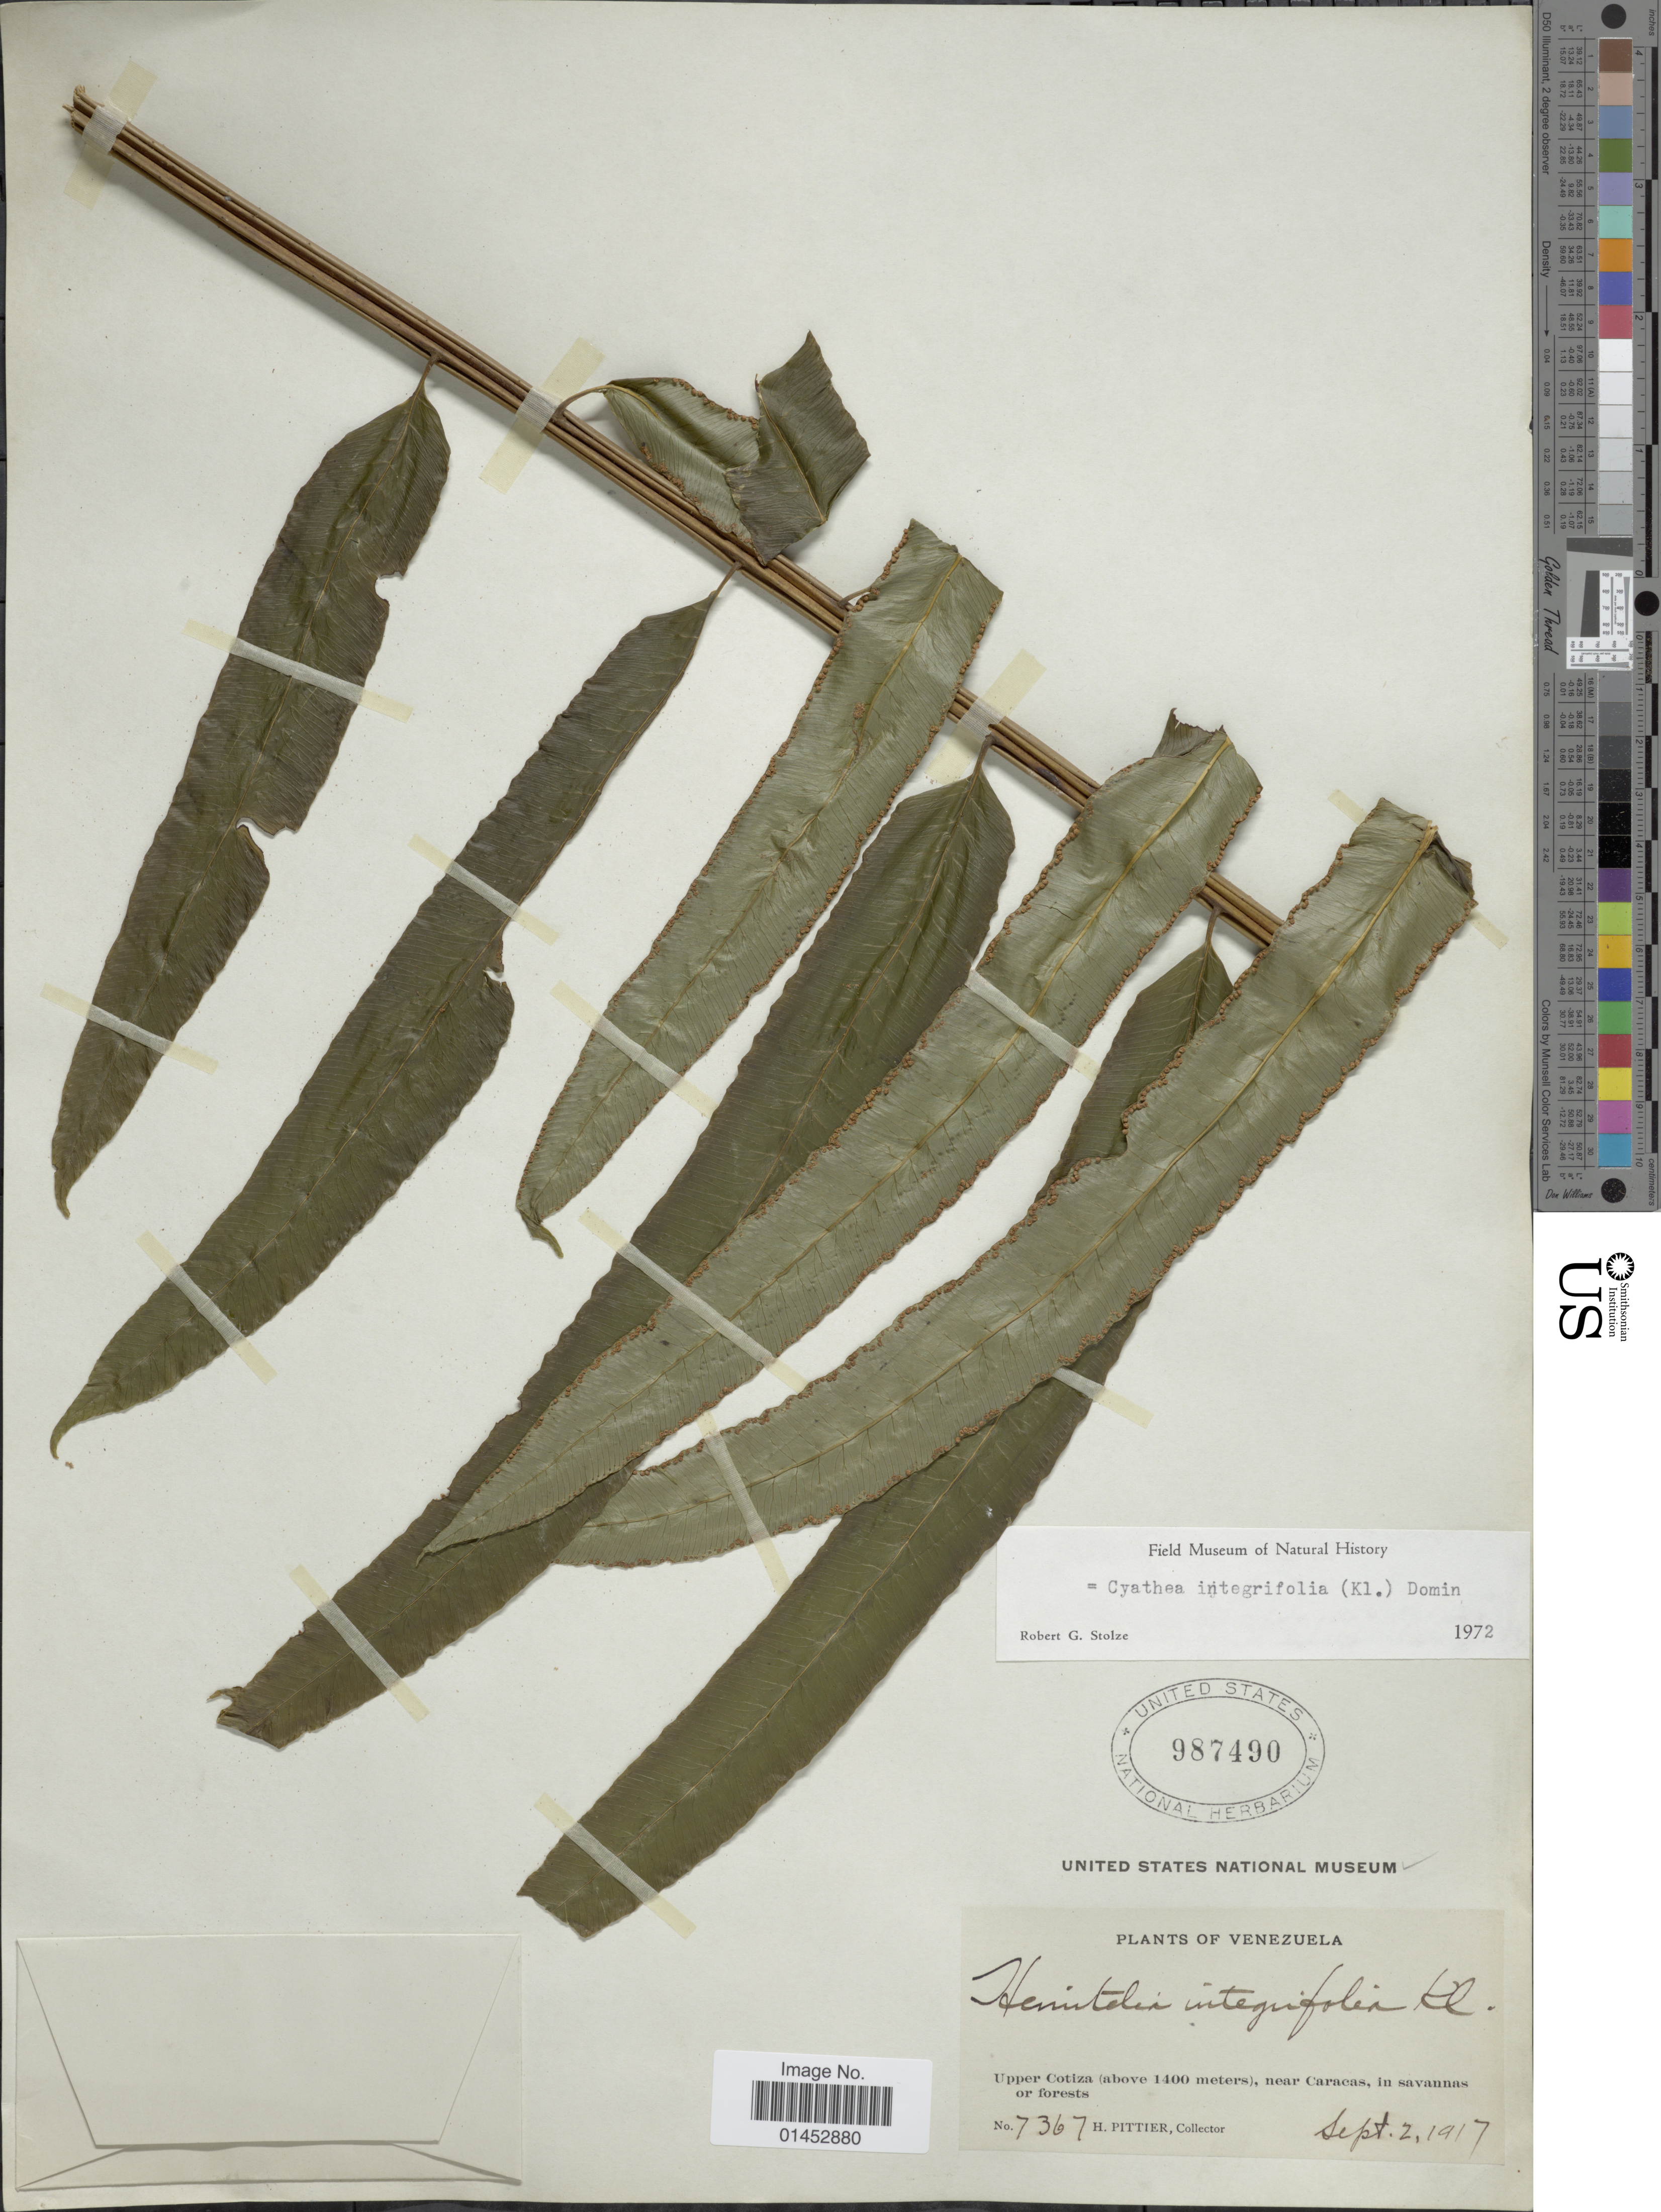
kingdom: Plantae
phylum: Tracheophyta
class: Polypodiopsida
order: Cyatheales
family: Cyatheaceae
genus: Cyathea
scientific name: Cyathea speciosa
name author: Humb. & Bonpl. ex Willd.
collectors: H. F. Pittier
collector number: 7367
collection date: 1917-09-02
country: Venezuela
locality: Upper Cotiza (above 1400 meters), near Caracas, in savannas or forest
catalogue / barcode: US 987490